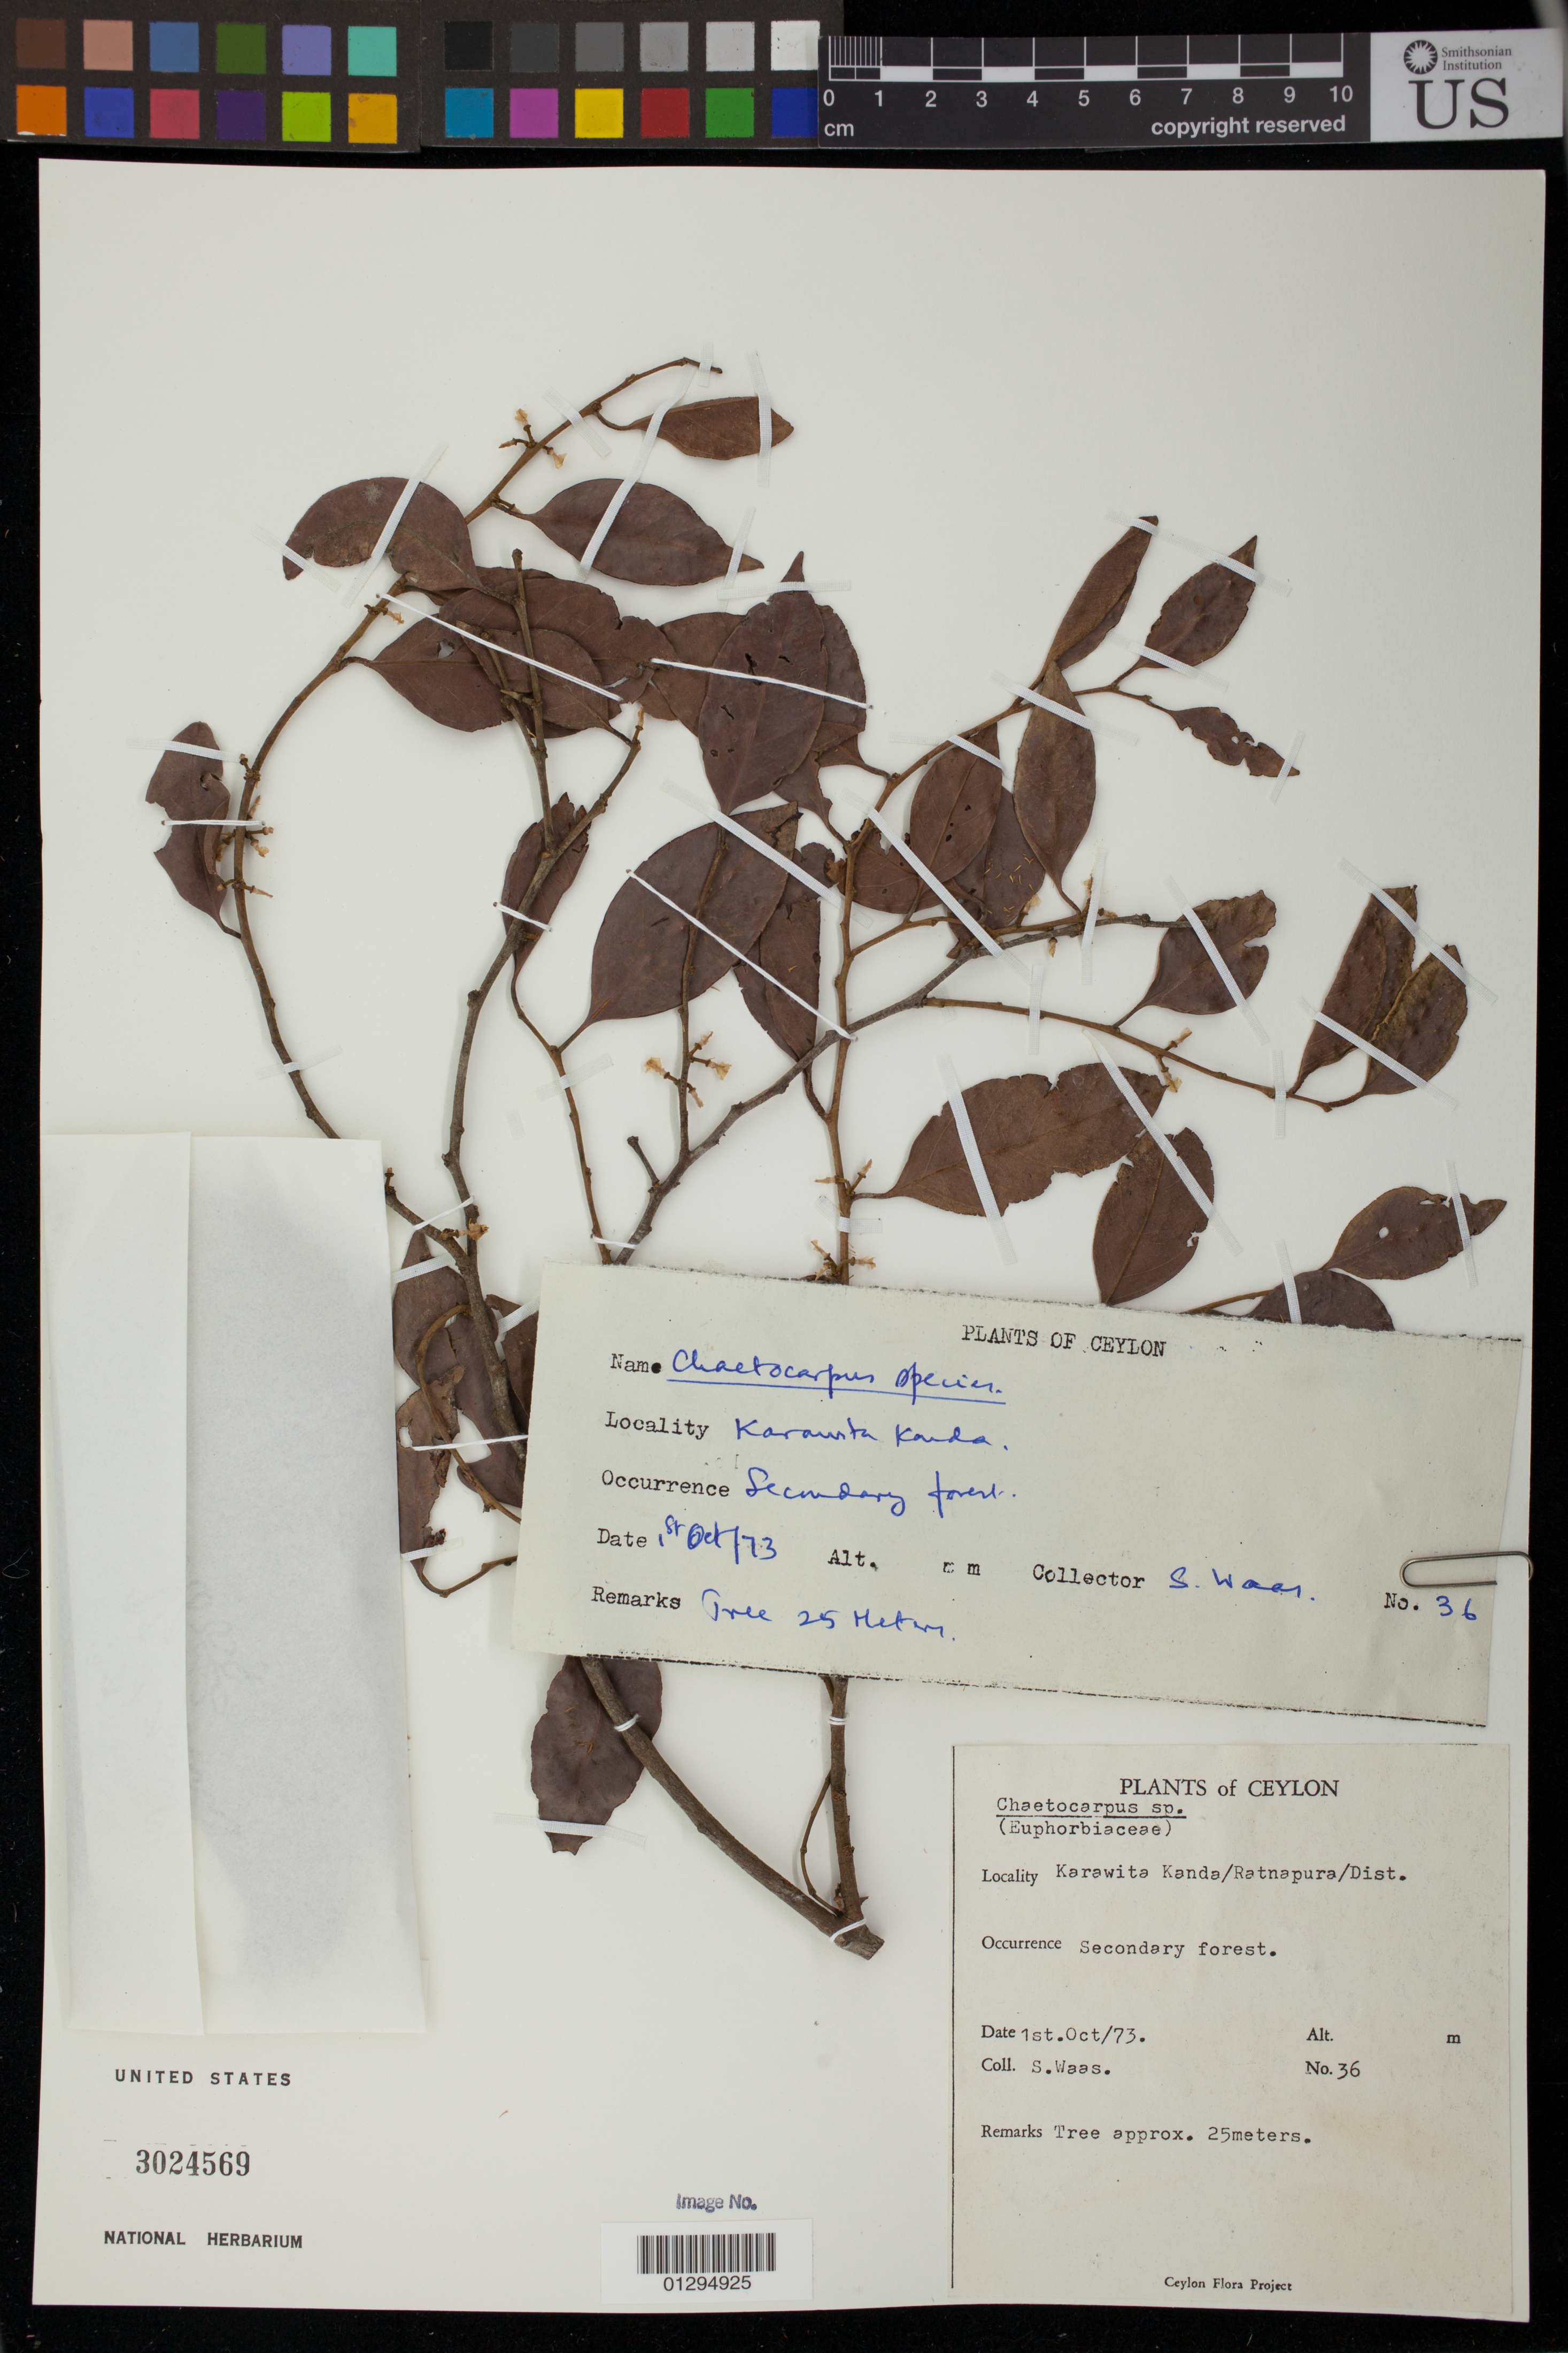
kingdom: Plantae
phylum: Tracheophyta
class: Magnoliopsida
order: Malpighiales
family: Peraceae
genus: Chaetocarpus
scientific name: Chaetocarpus sp.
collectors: S. Waas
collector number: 36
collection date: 1973-10-01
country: Sri Lanka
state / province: Sabaragamuwa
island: Ceylon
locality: Karawita Kanda; Ratnapura District.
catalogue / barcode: US 3024569